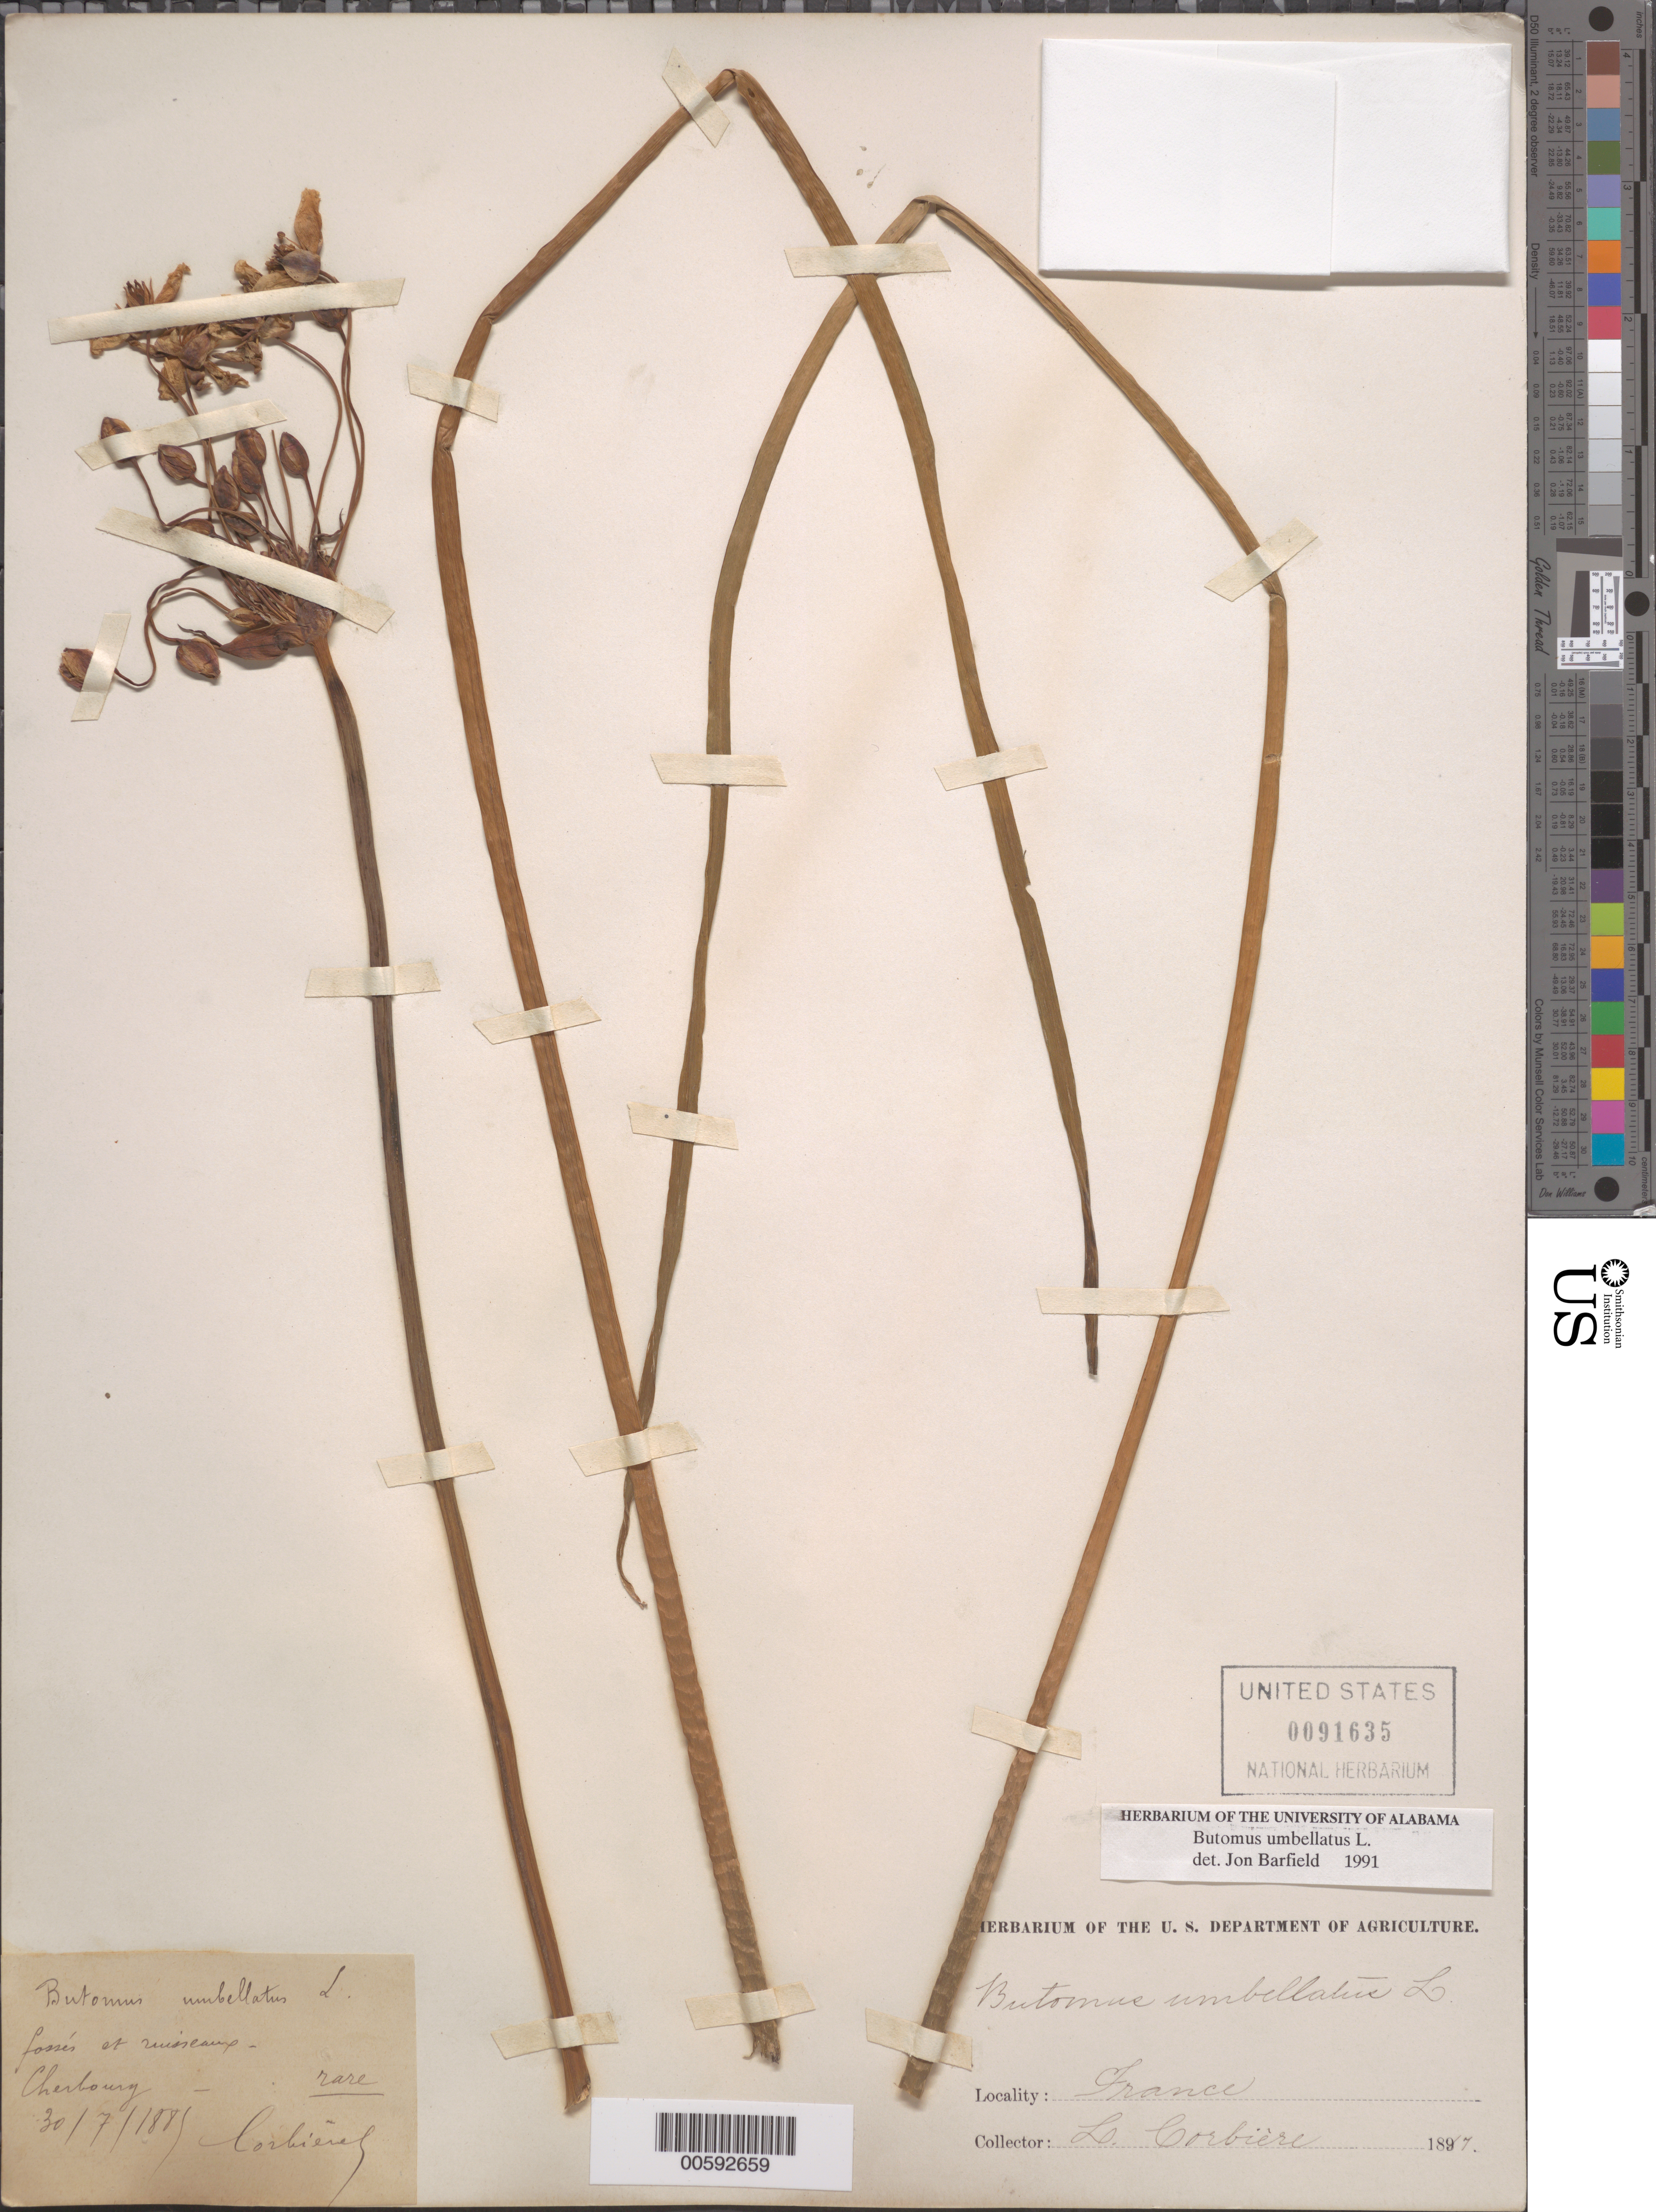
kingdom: Plantae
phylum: Tracheophyta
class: Liliopsida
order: Alismatales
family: Butomaceae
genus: Butomus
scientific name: Butomus umbellatus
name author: L.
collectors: L. Corbière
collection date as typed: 30 Jul 1887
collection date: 1887-07-30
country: France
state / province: Normandie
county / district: Manche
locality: Cherbourg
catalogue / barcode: US 91635